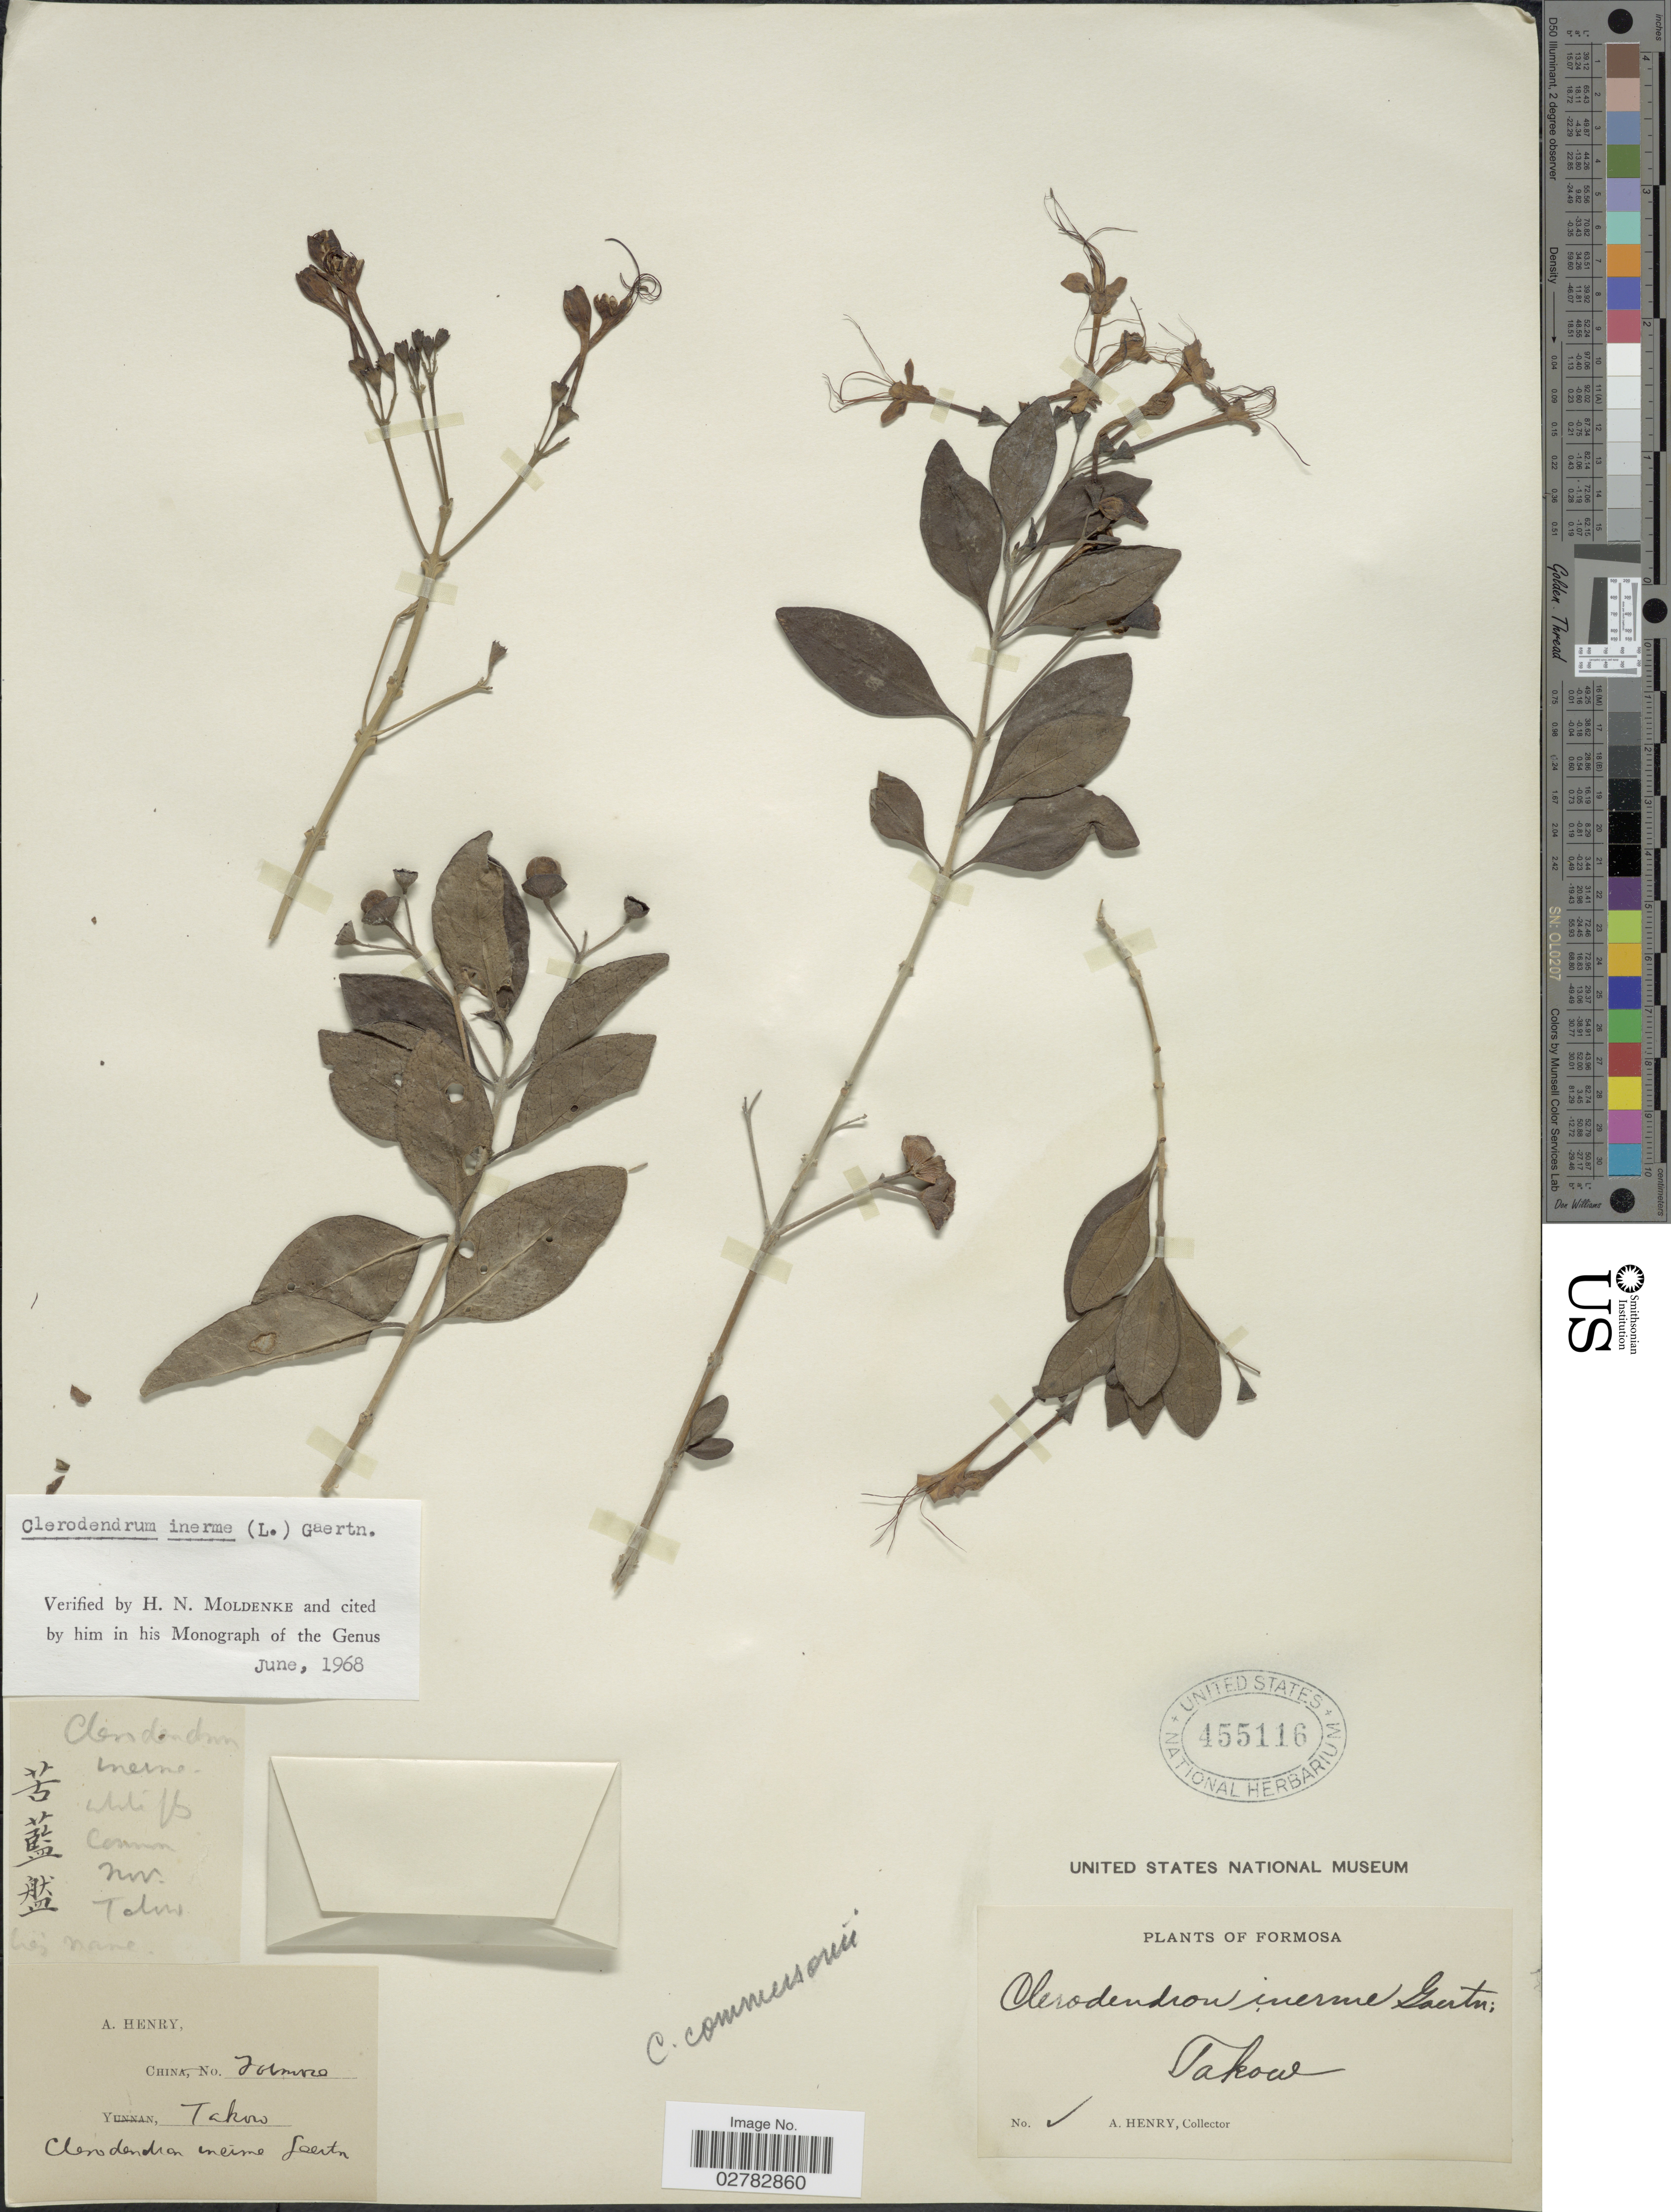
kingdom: Plantae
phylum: Tracheophyta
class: Magnoliopsida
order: Lamiales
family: Lamiaceae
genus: Clerodendrum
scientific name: Clerodendrum inerme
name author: (L.) Gaertn.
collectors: A. Henry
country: Taiwan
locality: Formosa. Takow.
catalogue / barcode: US 455116